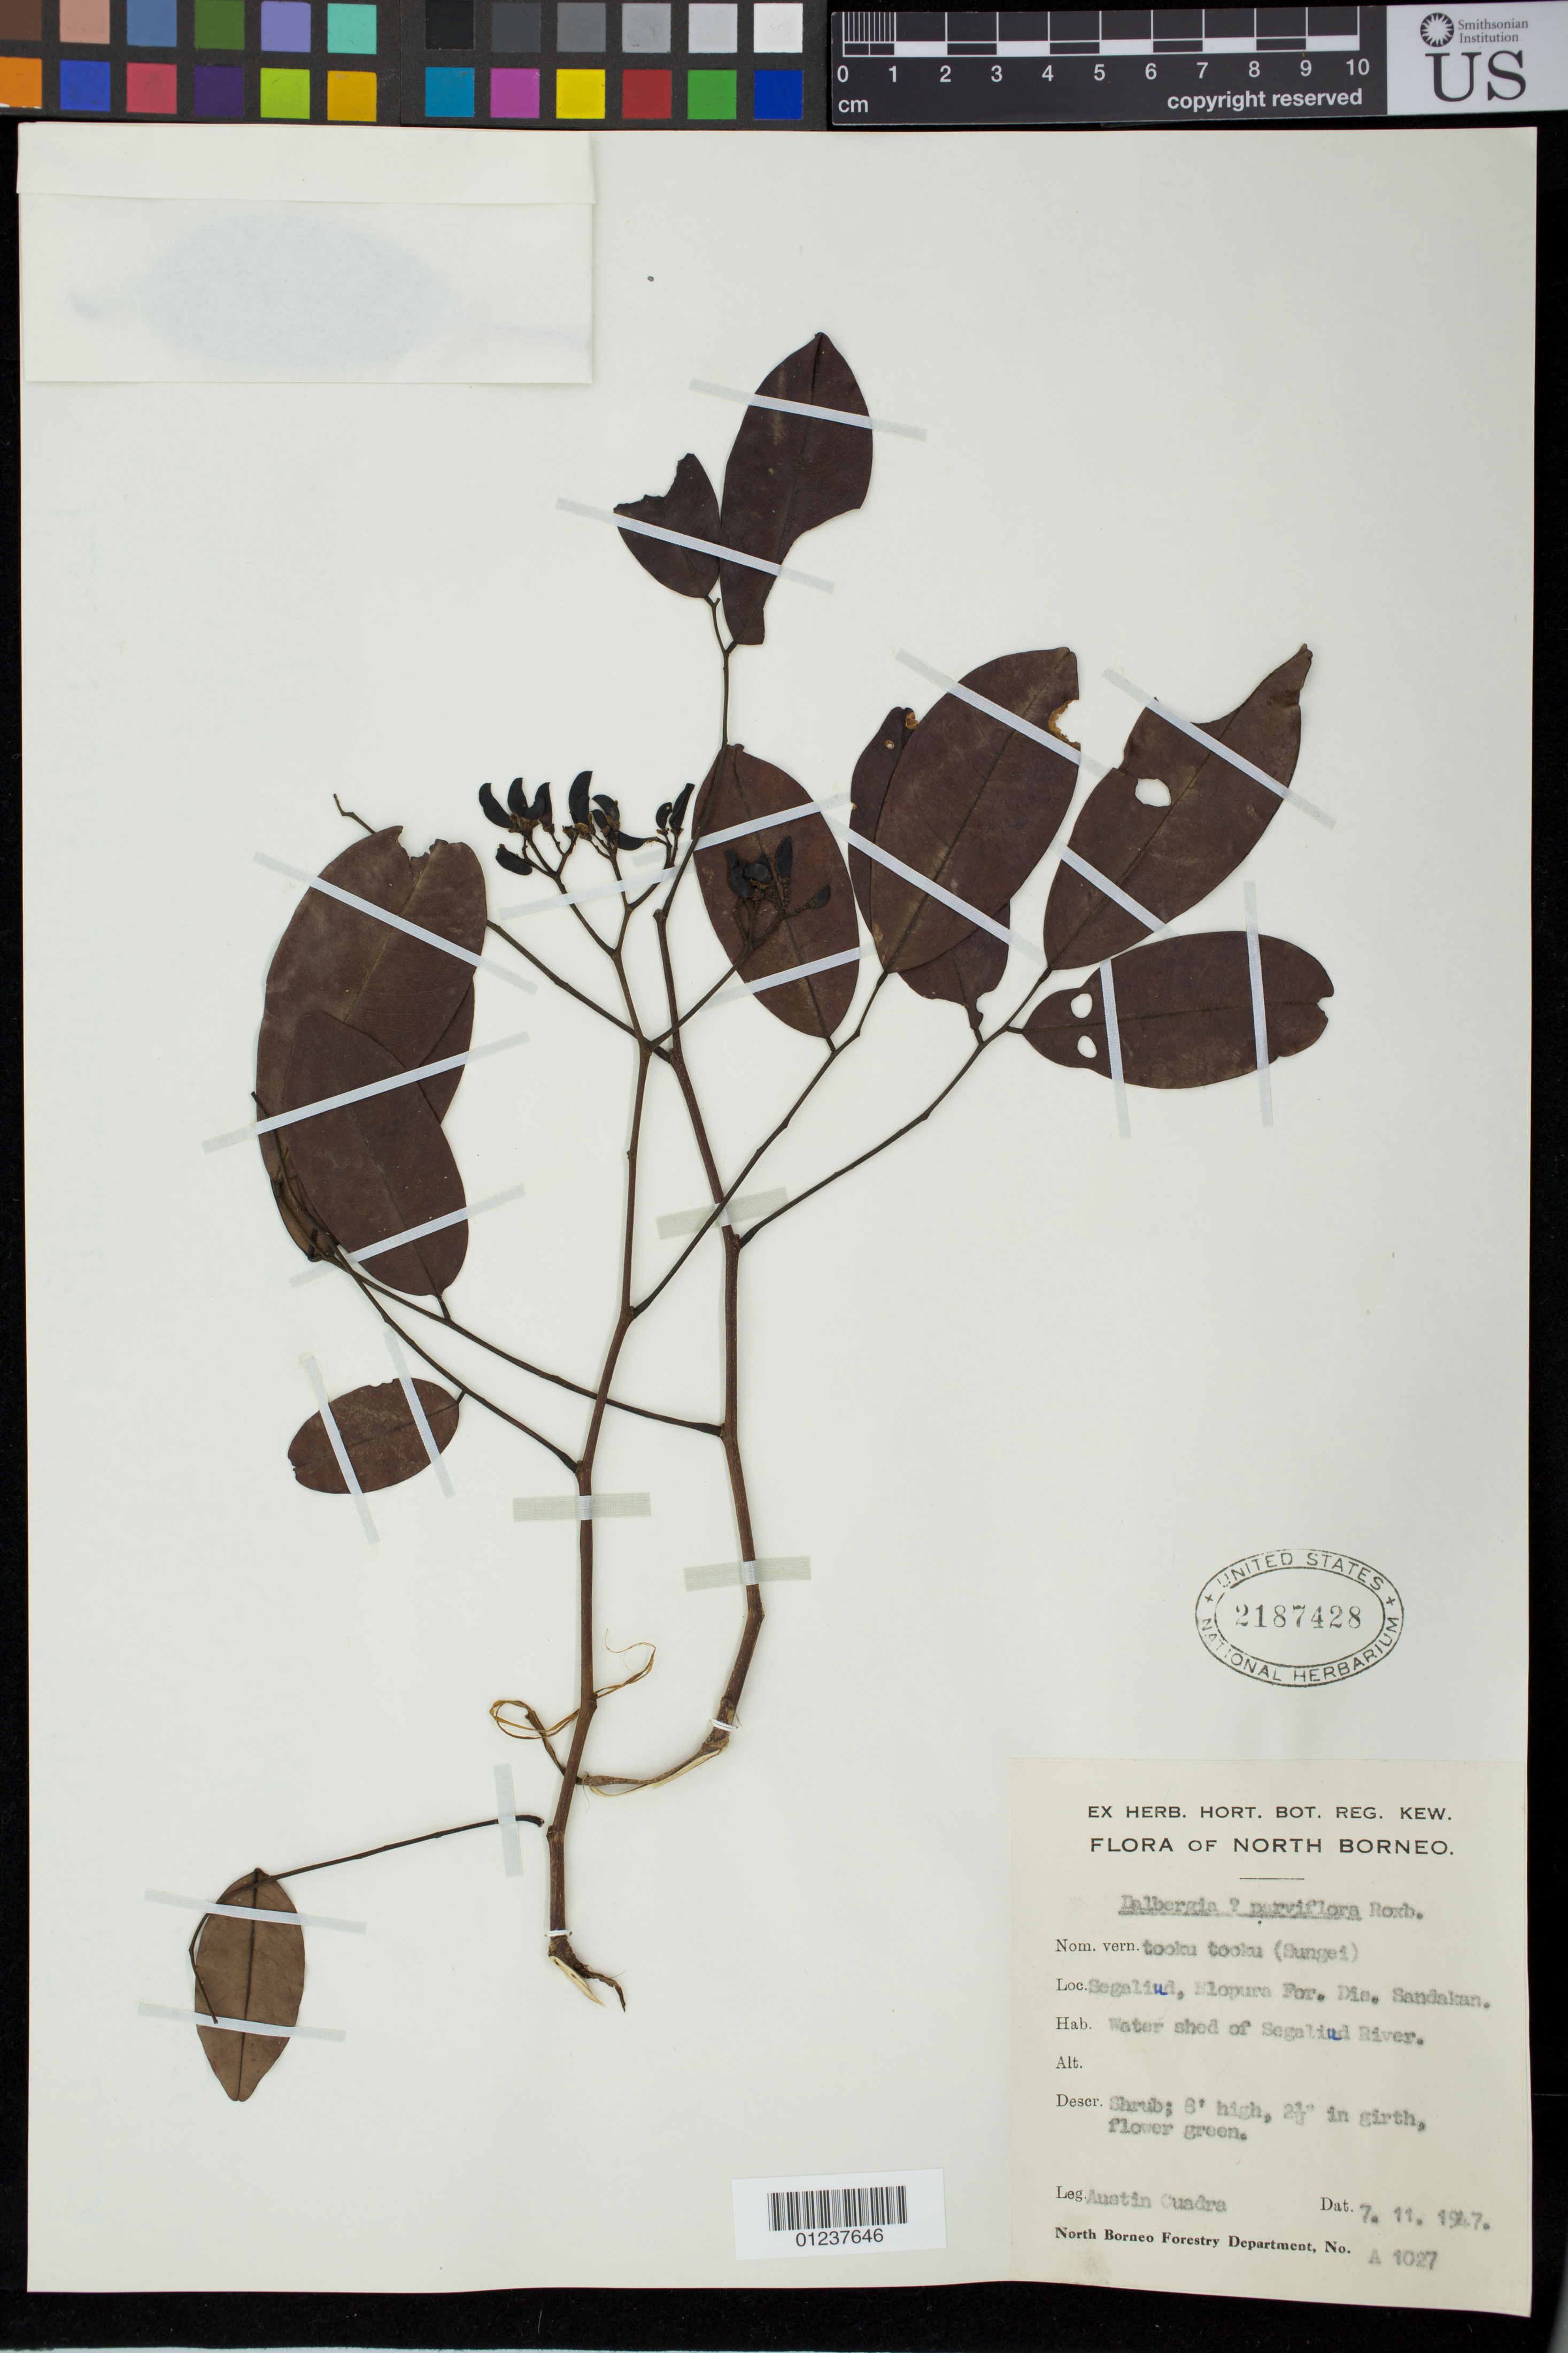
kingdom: Plantae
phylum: Tracheophyta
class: Magnoliopsida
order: Fabales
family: Fabaceae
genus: Dalbergia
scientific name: Dalbergia parviflora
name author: Roxb.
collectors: A. Cuadra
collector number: A 1027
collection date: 1947-11-07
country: Malaysia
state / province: Sabah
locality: North Borneo. Segaliud, Elopura For. Dis. Sandakan. Water shed of Segaliud River.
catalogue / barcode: US 2187428